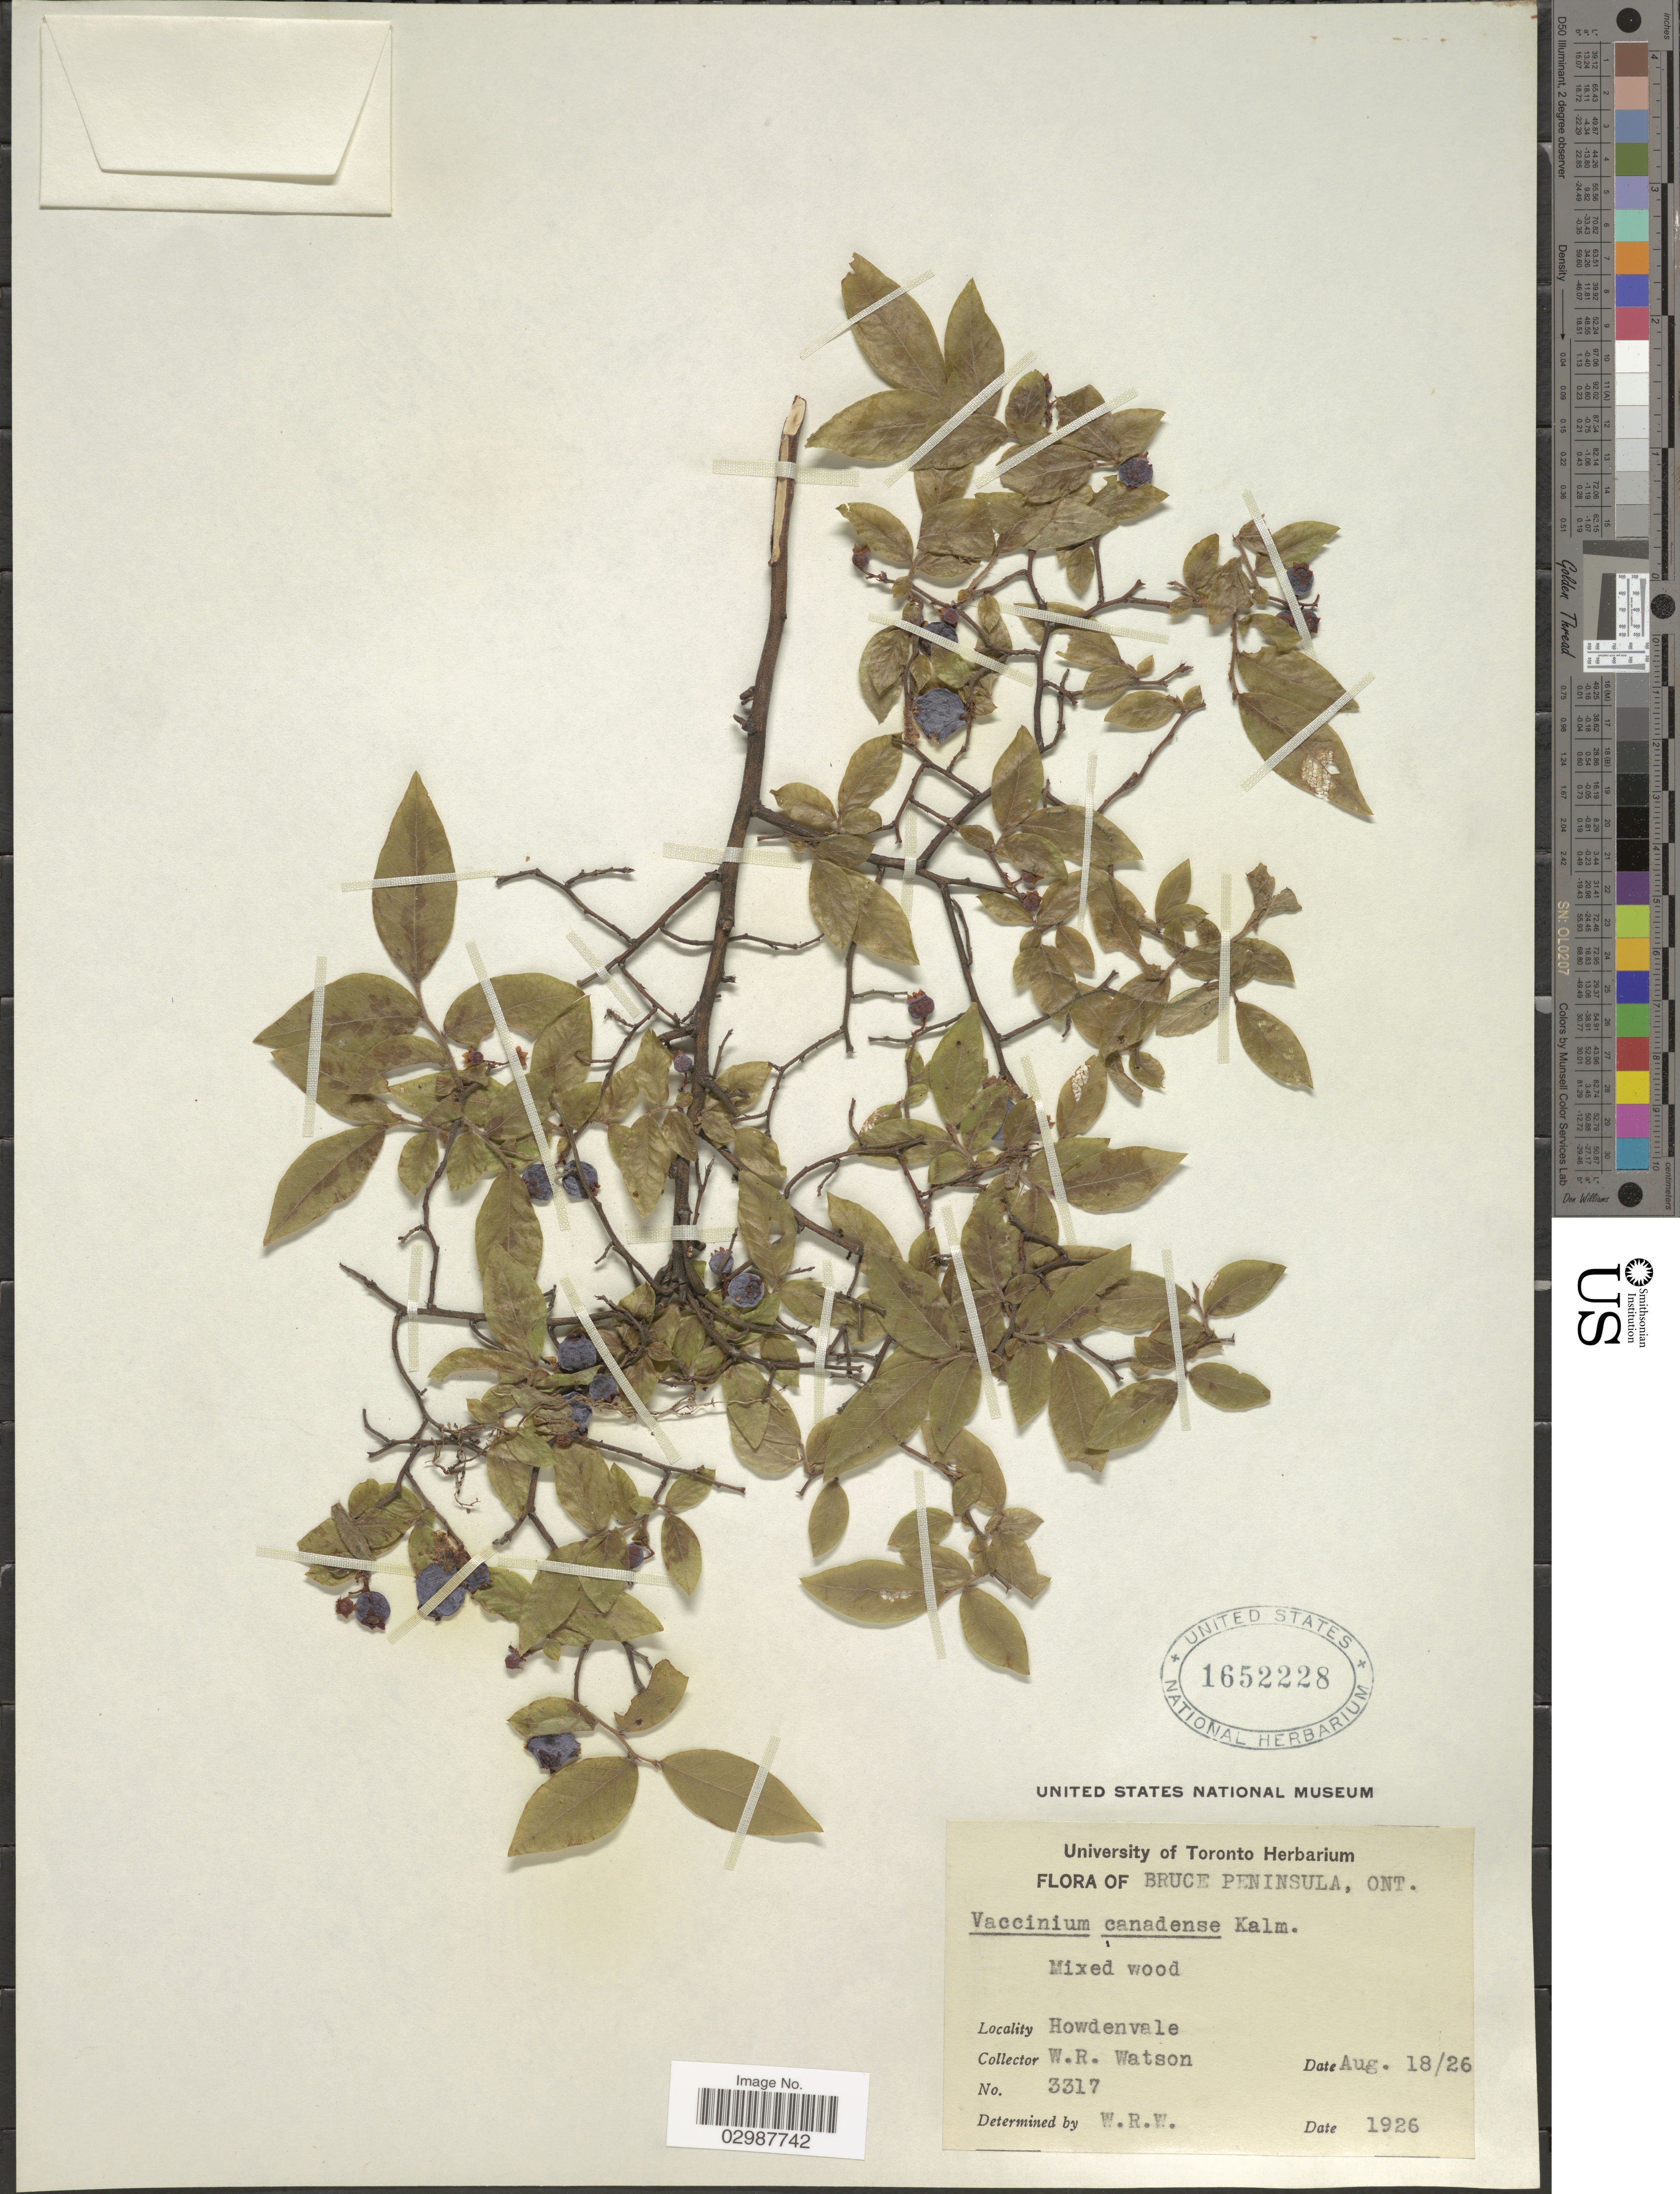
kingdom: Plantae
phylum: Tracheophyta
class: Magnoliopsida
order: Ericales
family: Ericaceae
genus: Vaccinium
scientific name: Vaccinium canadense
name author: Kalm ex Richardson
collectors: W. R. Watson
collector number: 3317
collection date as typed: Transcribed d/m/y: 18/8/26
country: Canada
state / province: Ontario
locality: Bruce Peninsula. Howdenvale.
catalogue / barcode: US 1652228